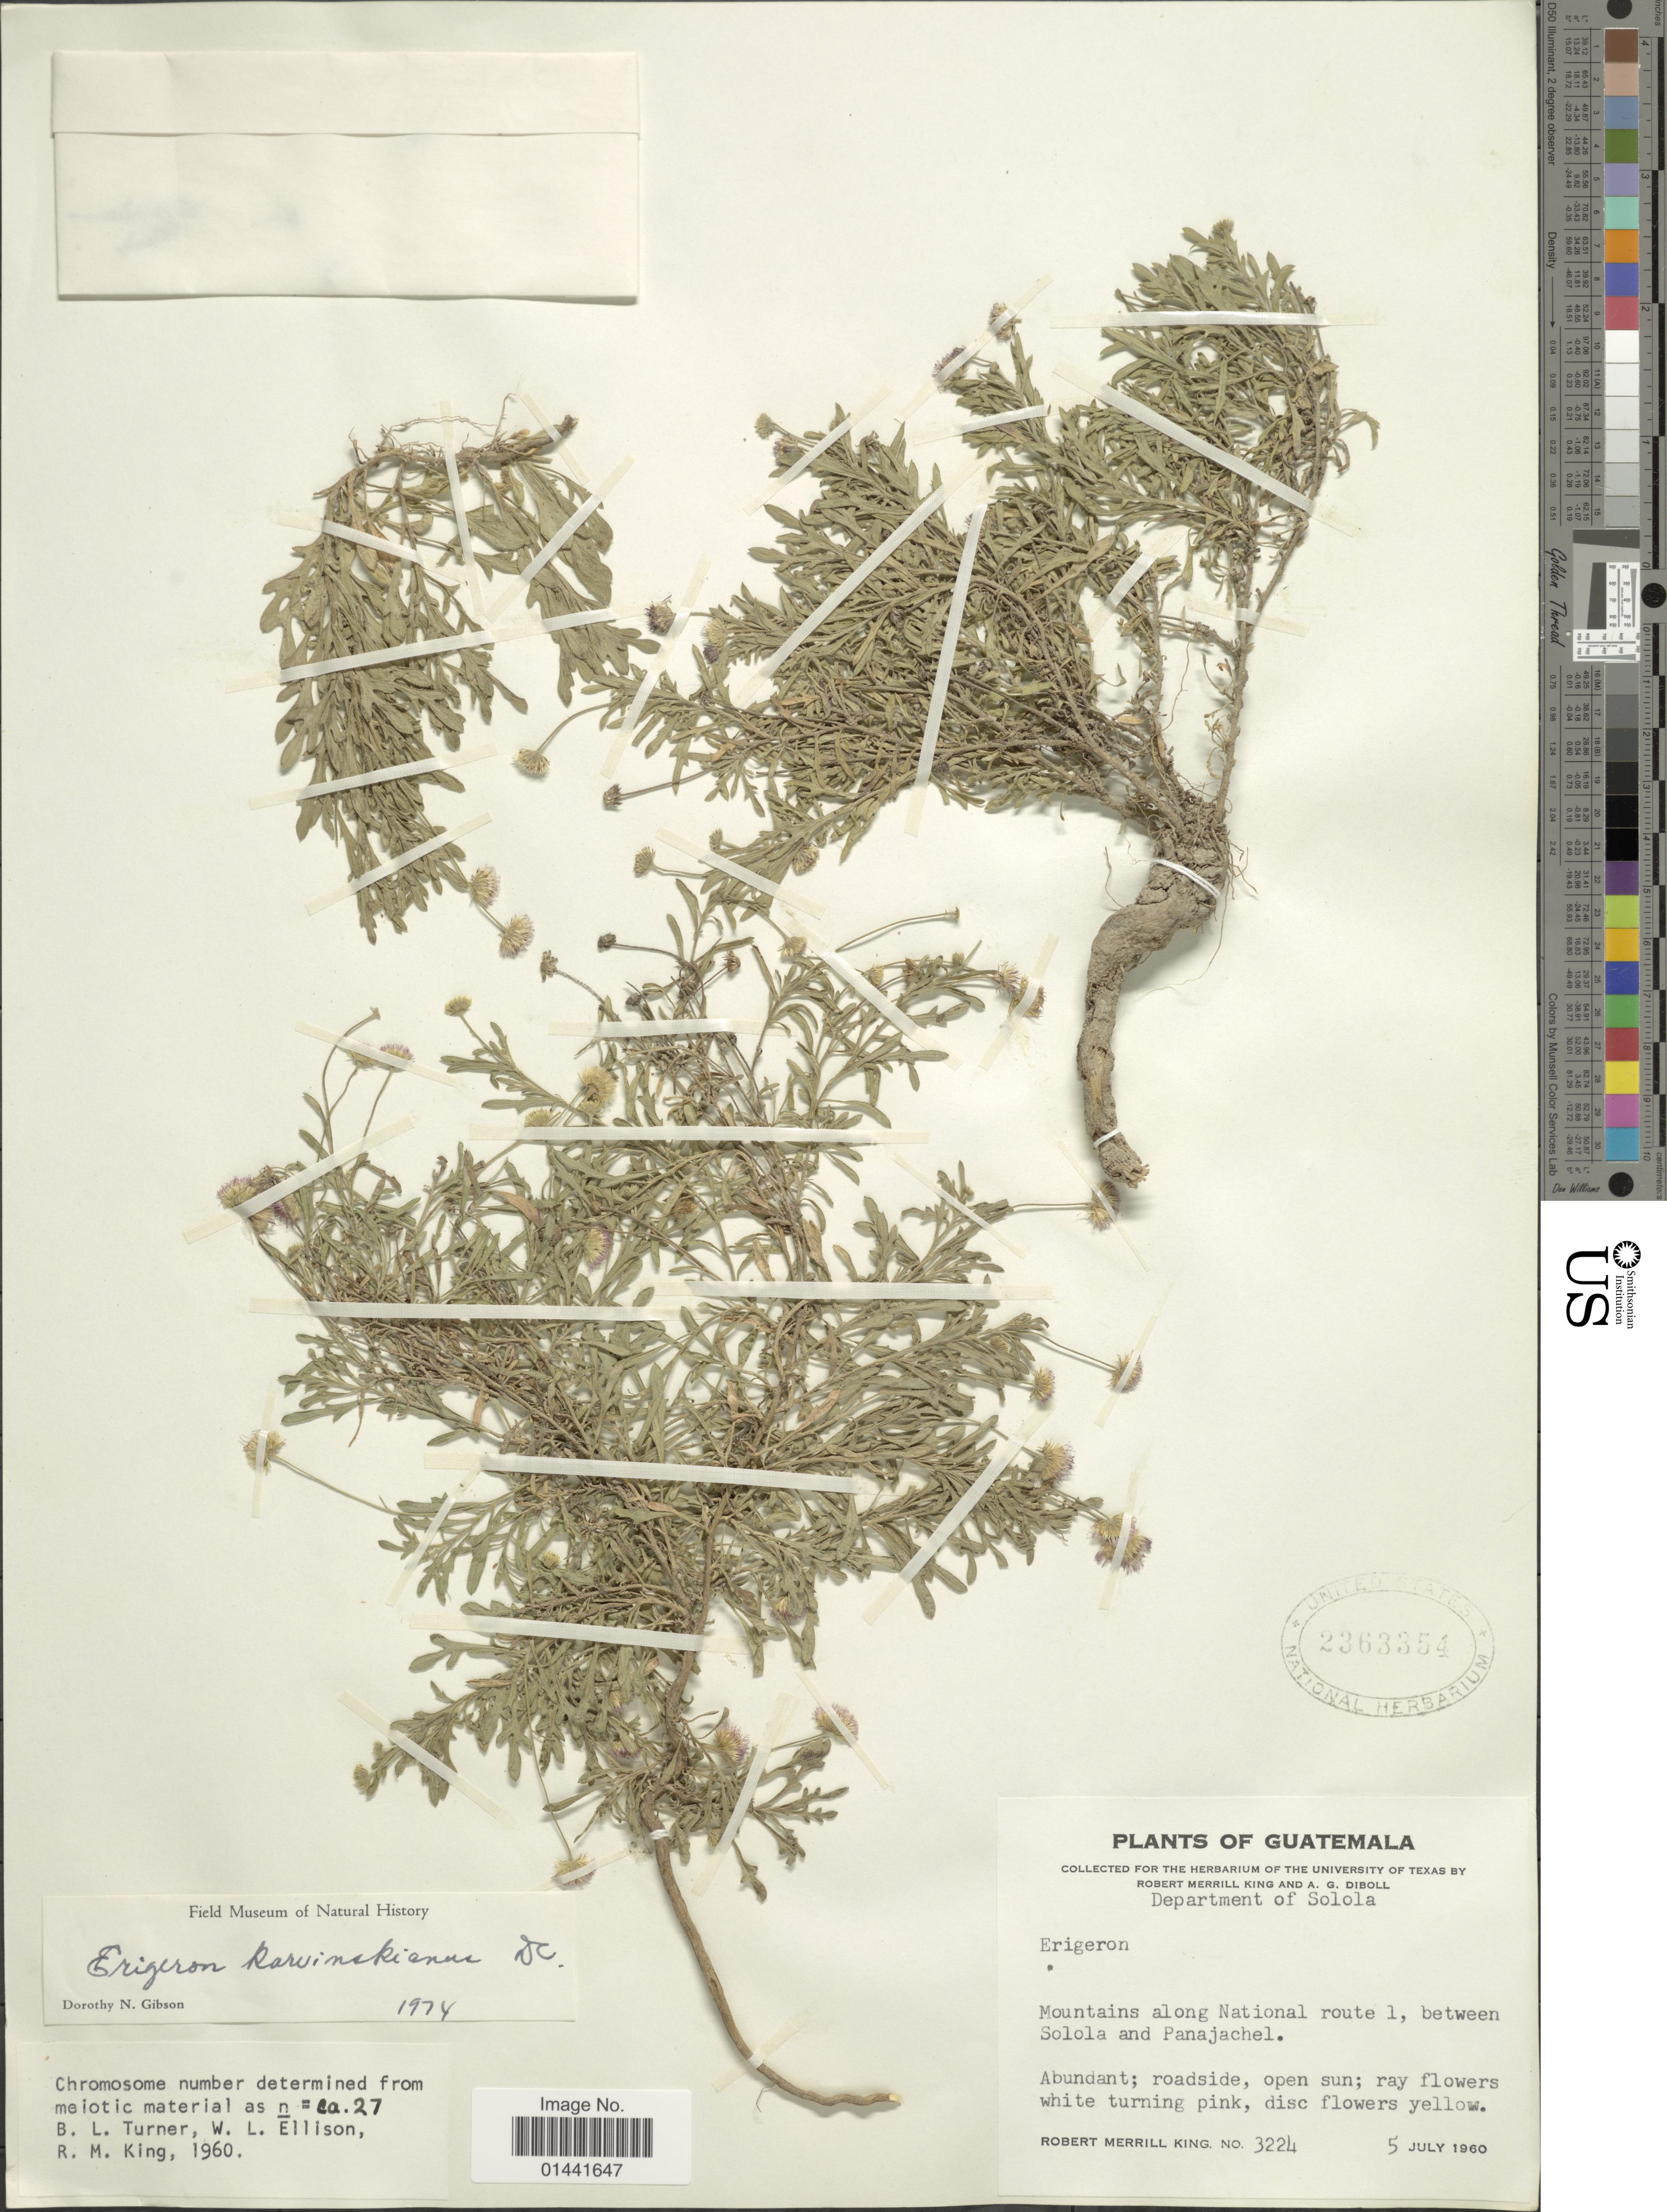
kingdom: Plantae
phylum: Tracheophyta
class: Magnoliopsida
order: Asterales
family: Asteraceae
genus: Erigeron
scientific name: Erigeron karvinskianus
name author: DC.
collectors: R. M. King & B. L. Turner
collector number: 3224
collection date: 1960-07-05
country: Guatemala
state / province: Sololá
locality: Mountains along National route 1, between Solola and Panajachel, abundant; roadside, open sun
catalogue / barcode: US 2363354